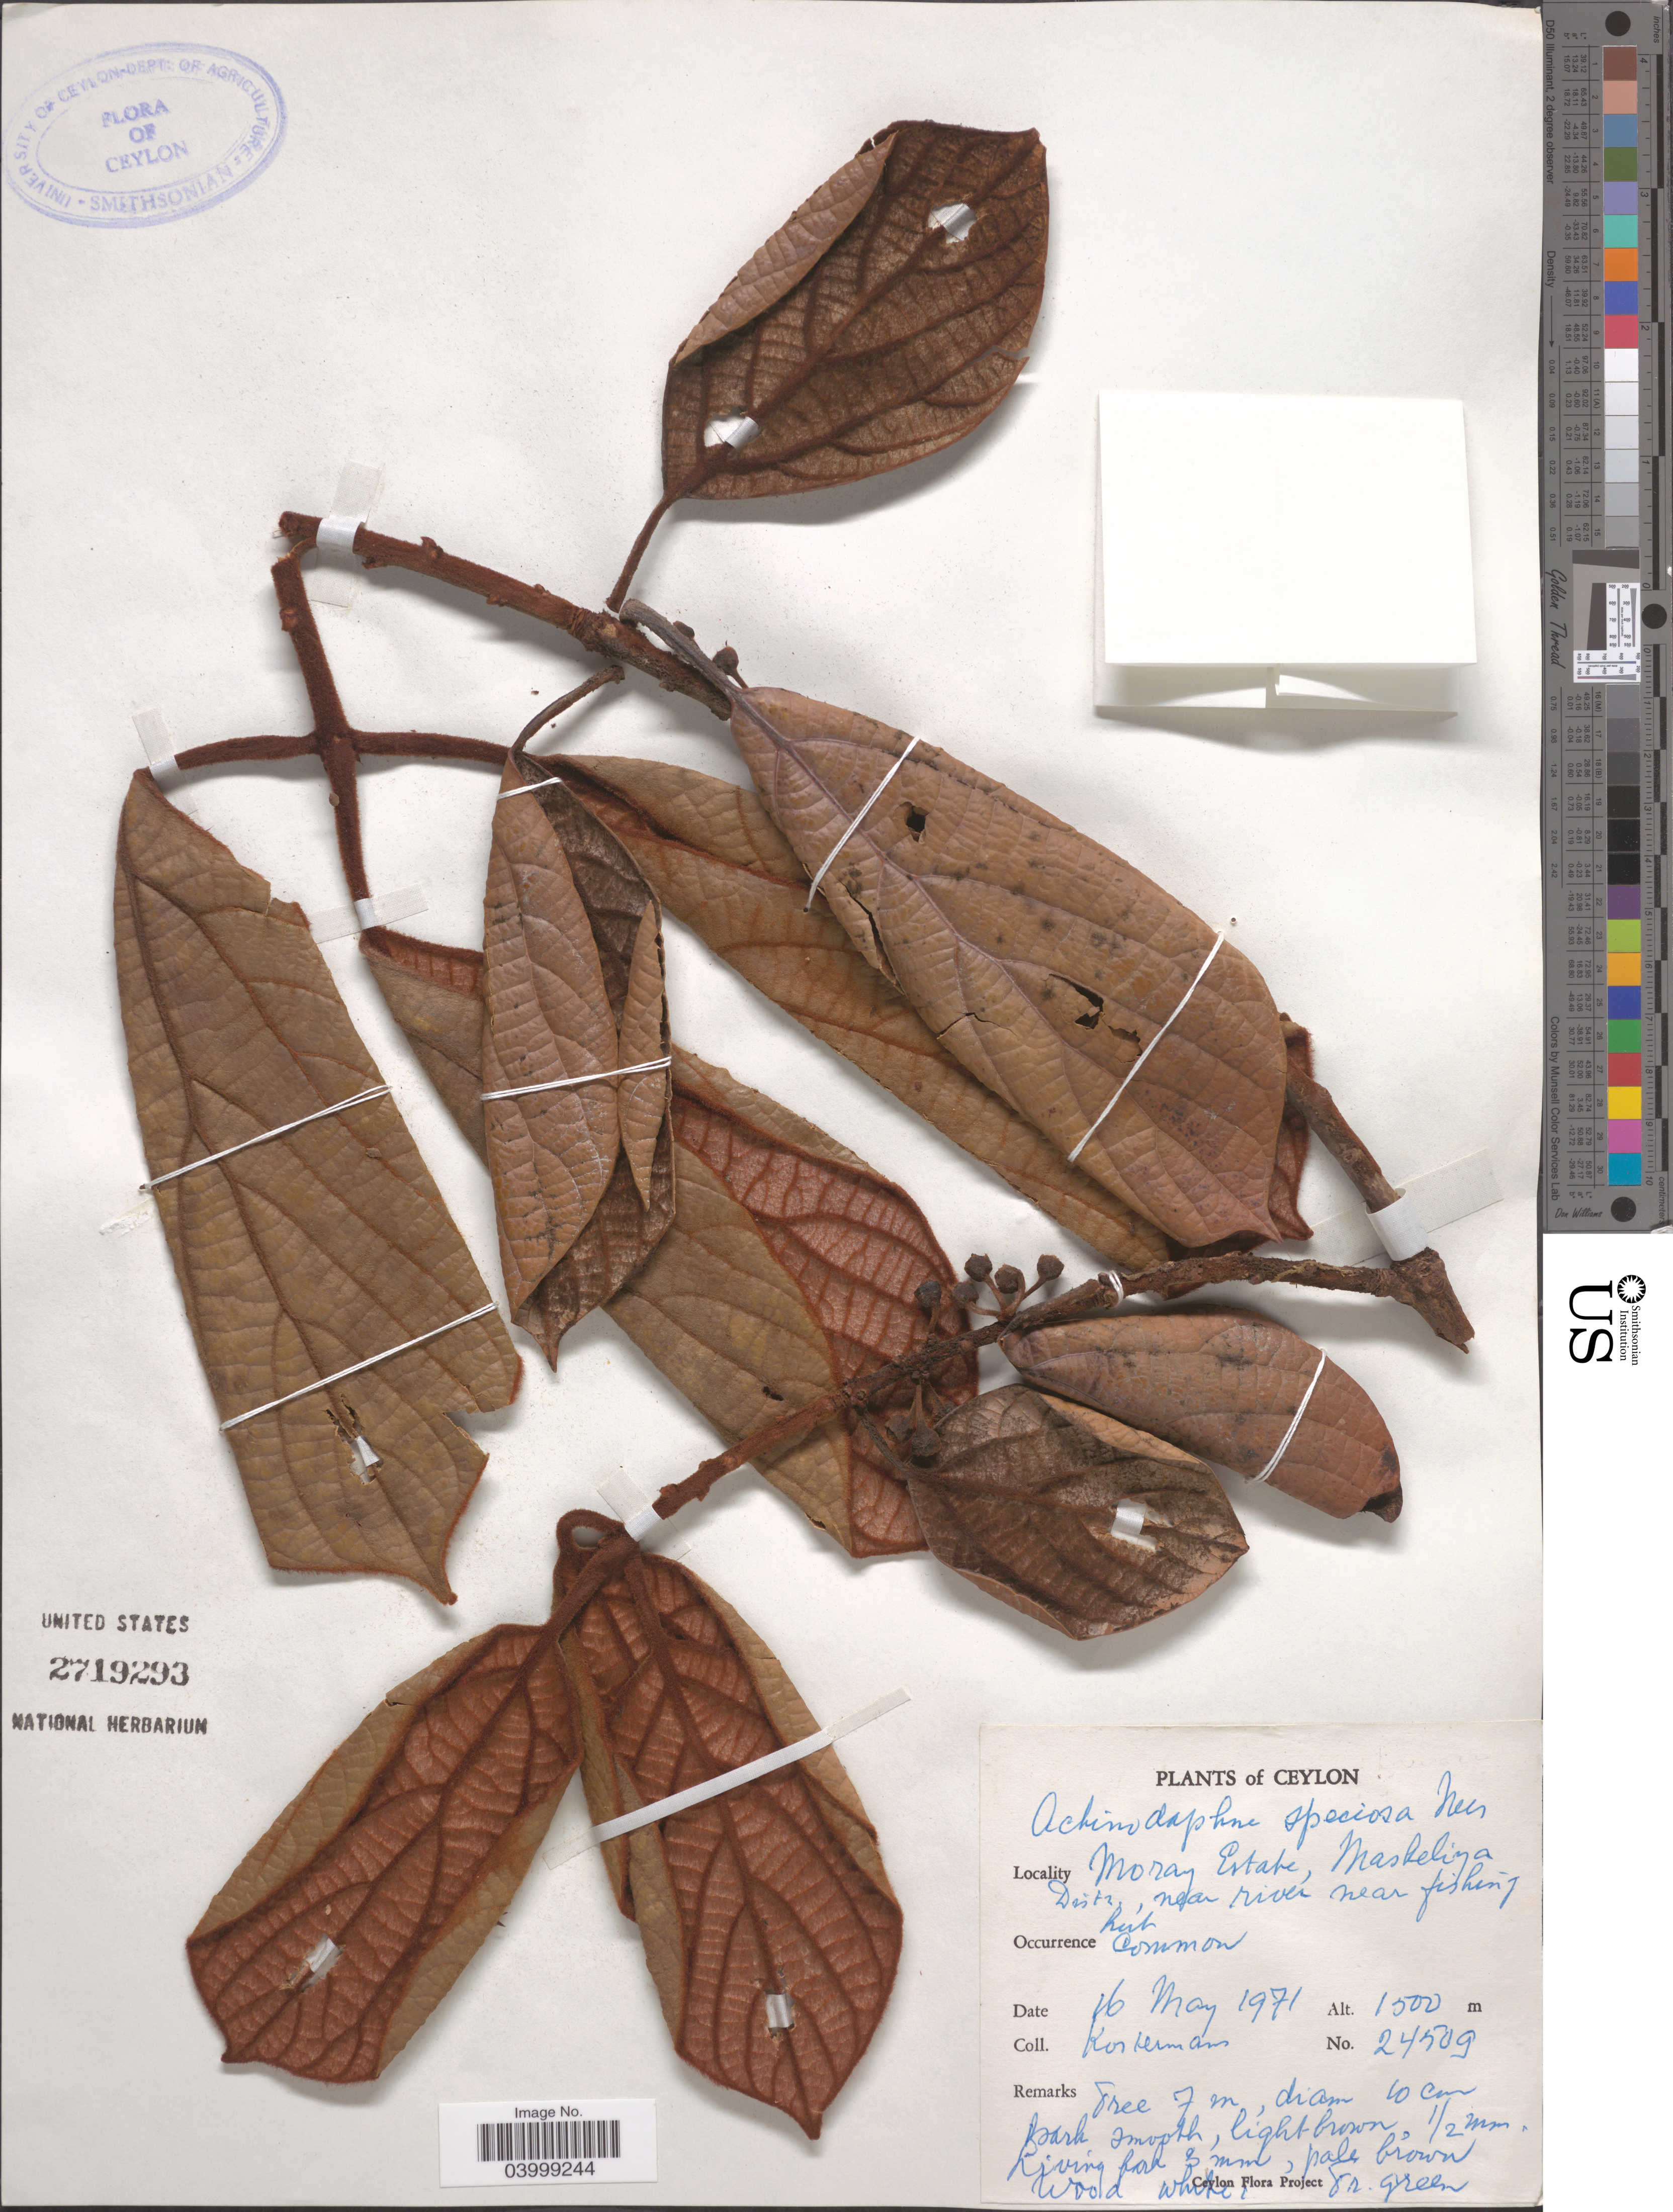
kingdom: Plantae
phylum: Tracheophyta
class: Magnoliopsida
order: Laurales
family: Lauraceae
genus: Actinodaphne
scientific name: Actinodaphne speciosa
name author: Nees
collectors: Kostermans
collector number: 24509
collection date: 1971-05-16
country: Sri Lanka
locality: Ceylon. Moray Estate, Maskeliya Distr., near river near fishing hut.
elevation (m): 1500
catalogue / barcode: US 2719293